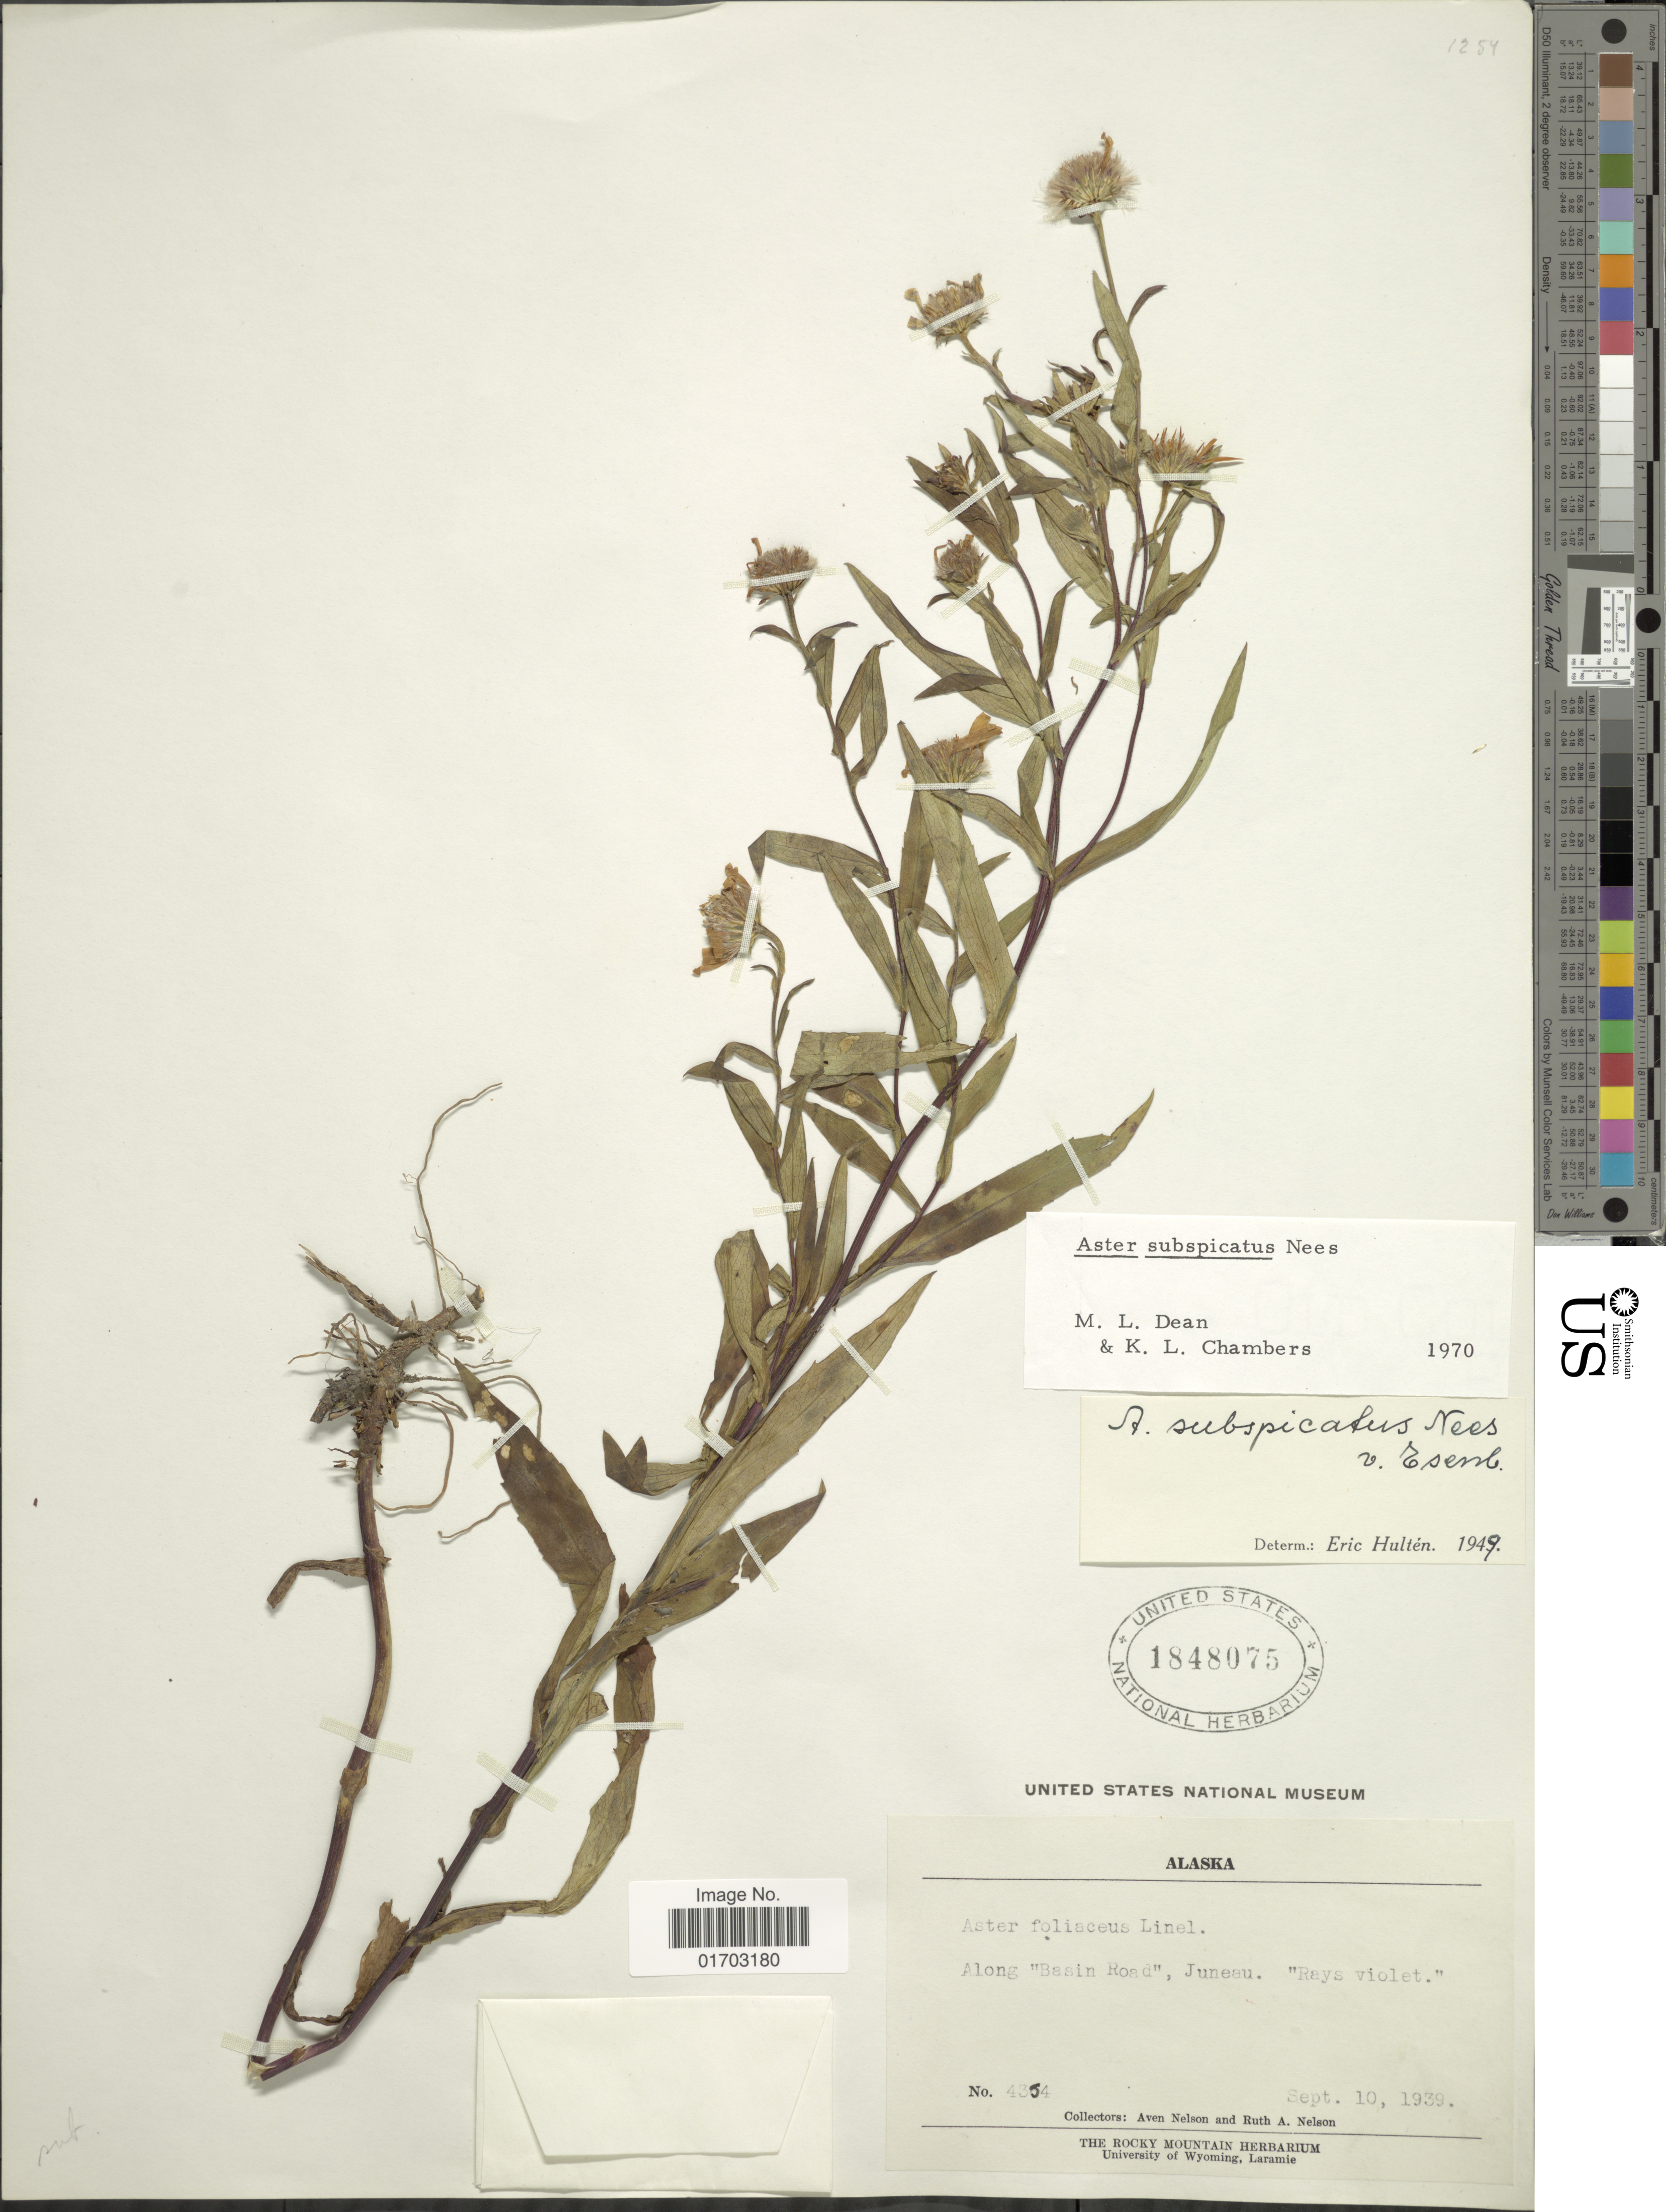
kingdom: Plantae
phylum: Tracheophyta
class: Magnoliopsida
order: Asterales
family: Asteraceae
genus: Symphyotrichum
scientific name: Symphyotrichum subspicatum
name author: (Nees) G.L. Nesom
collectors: A. Nelson & R. A. Nelson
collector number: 4354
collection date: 1939-09-10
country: United States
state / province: Alaska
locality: Along "Basin Road", Juneau.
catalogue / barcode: US 1848075